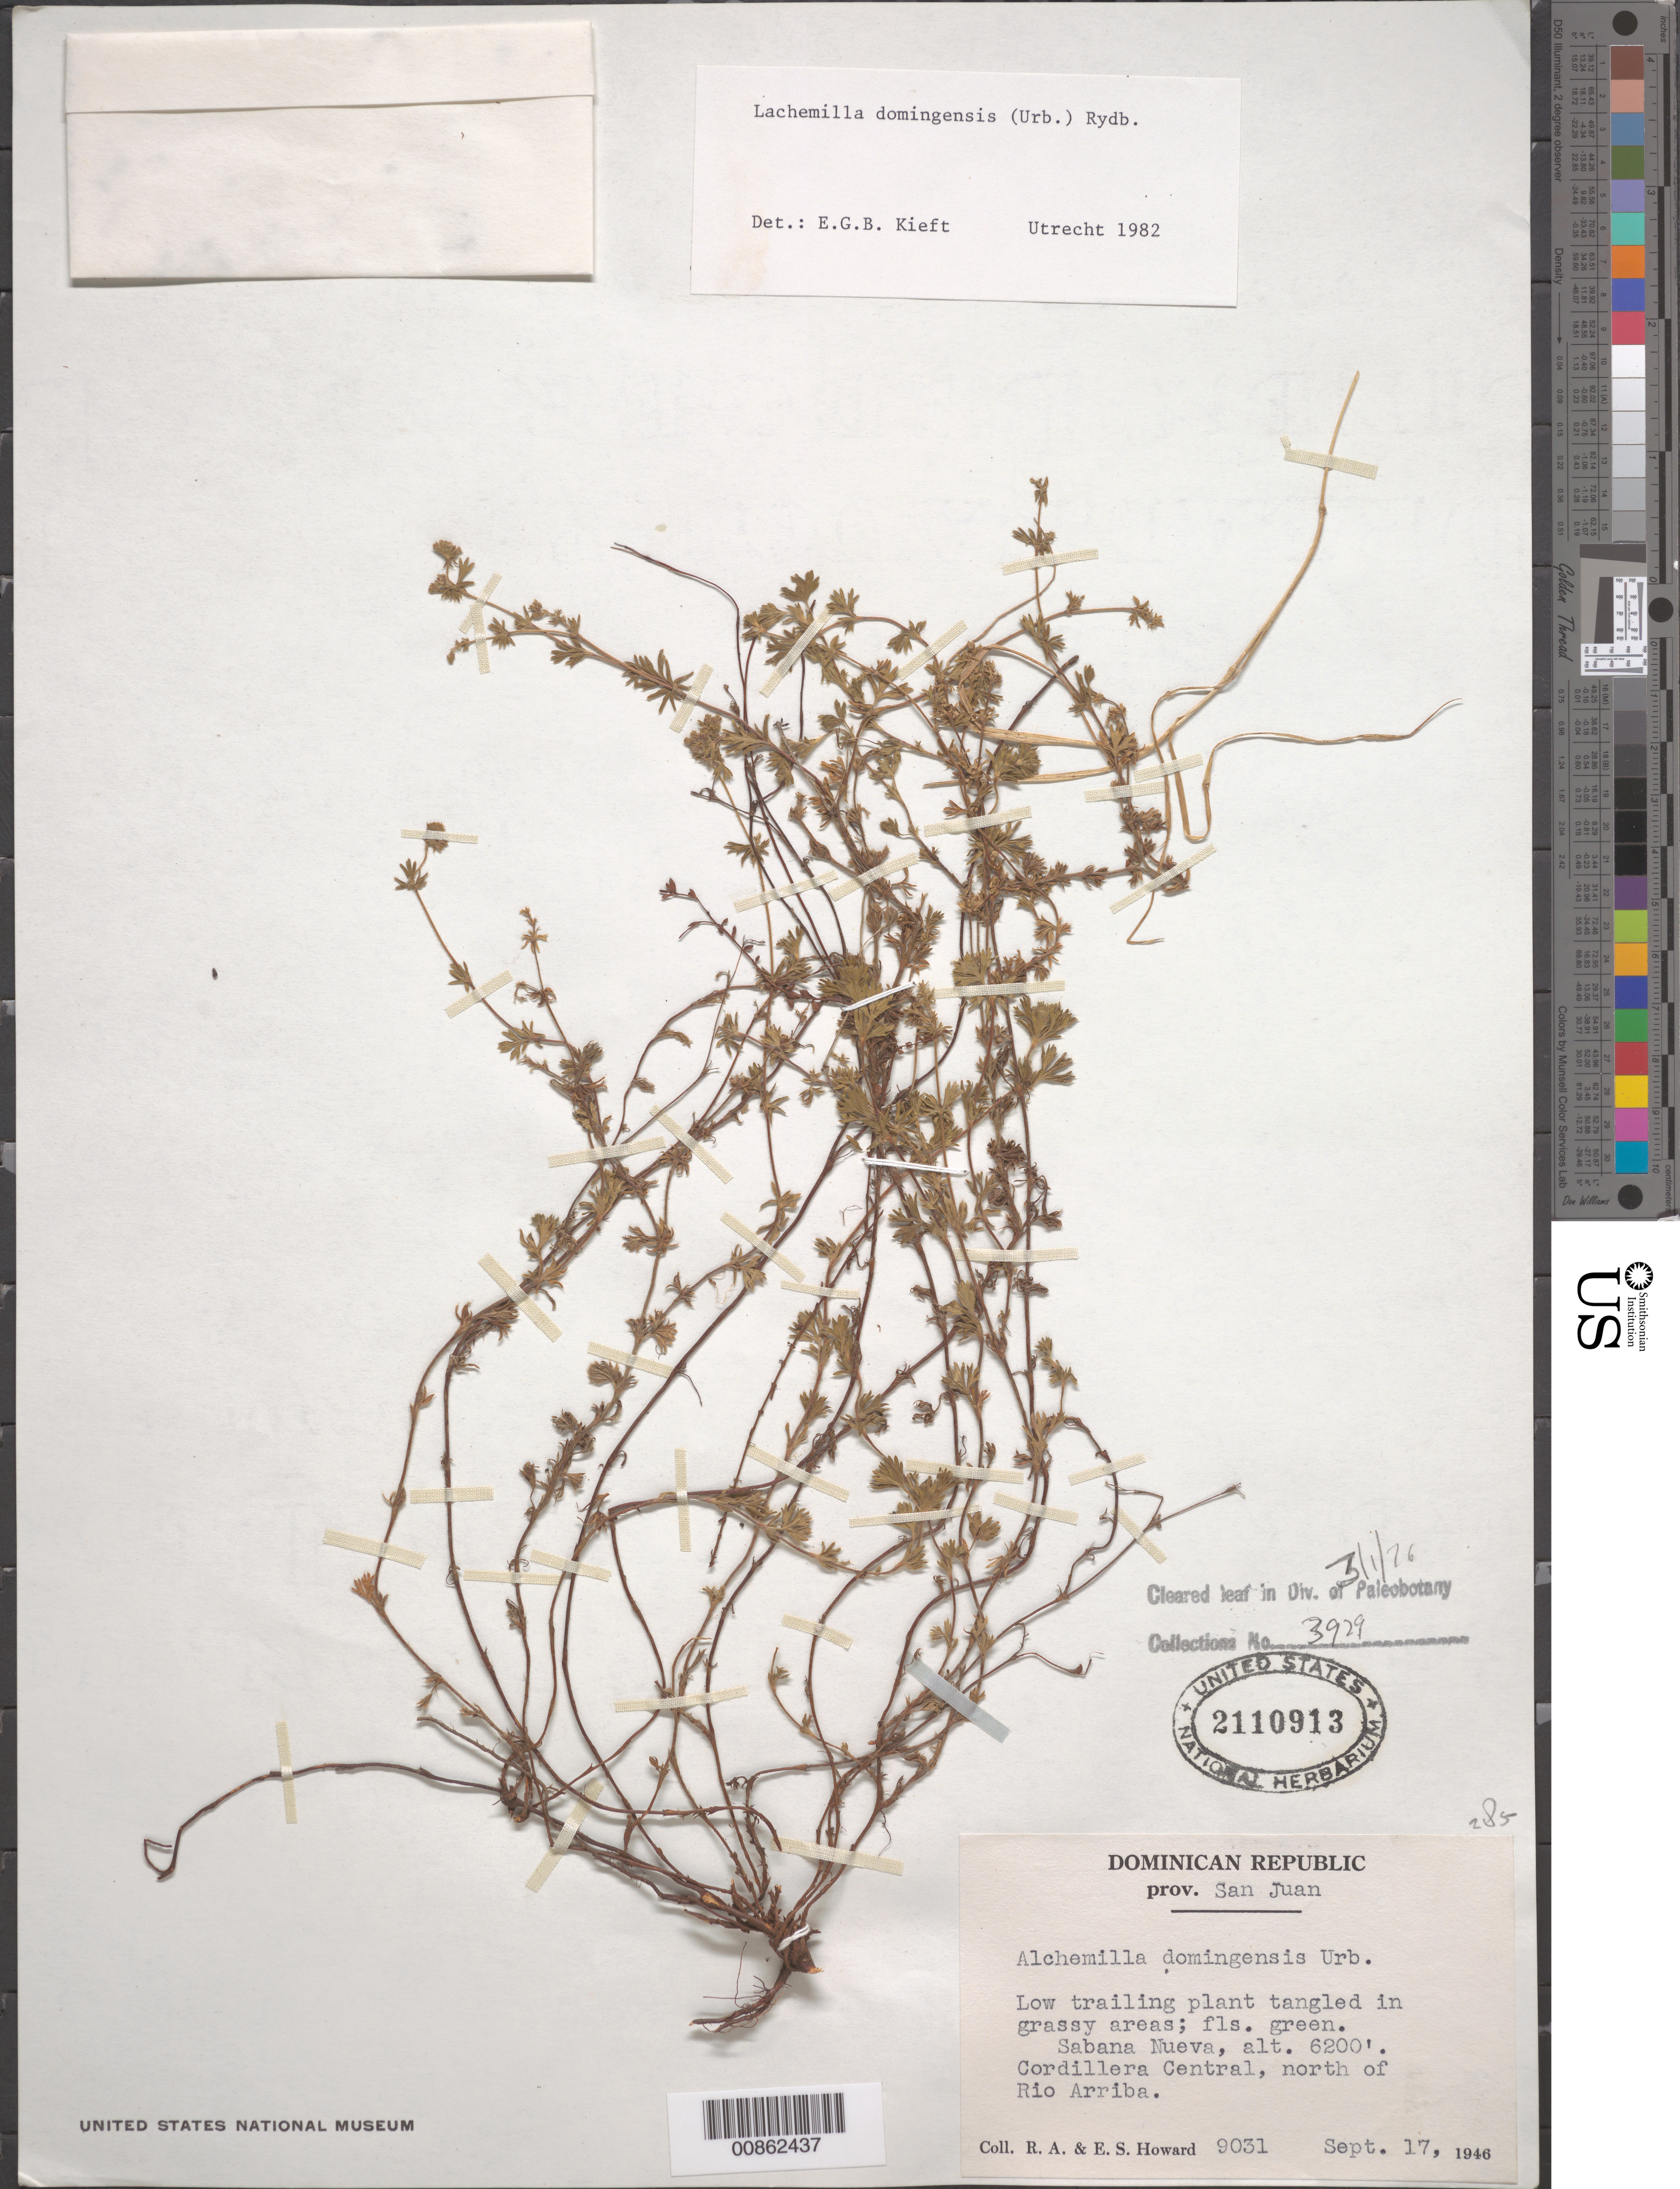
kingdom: Plantae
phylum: Tracheophyta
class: Magnoliopsida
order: Rosales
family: Rosaceae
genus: Alchemilla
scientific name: Alchemilla domingensis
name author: Urb.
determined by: Kieft, E. G. B.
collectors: R. A. Howard & E. S. Howard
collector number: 9031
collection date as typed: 17 Sep 1946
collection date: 1946-09-17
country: Dominican Republic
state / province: San Juan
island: Hispaniola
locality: Sabana Nueva, Cordillera Central, north of Río Arriba.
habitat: Tangled in grassy areas.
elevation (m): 1890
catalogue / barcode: US 2110913